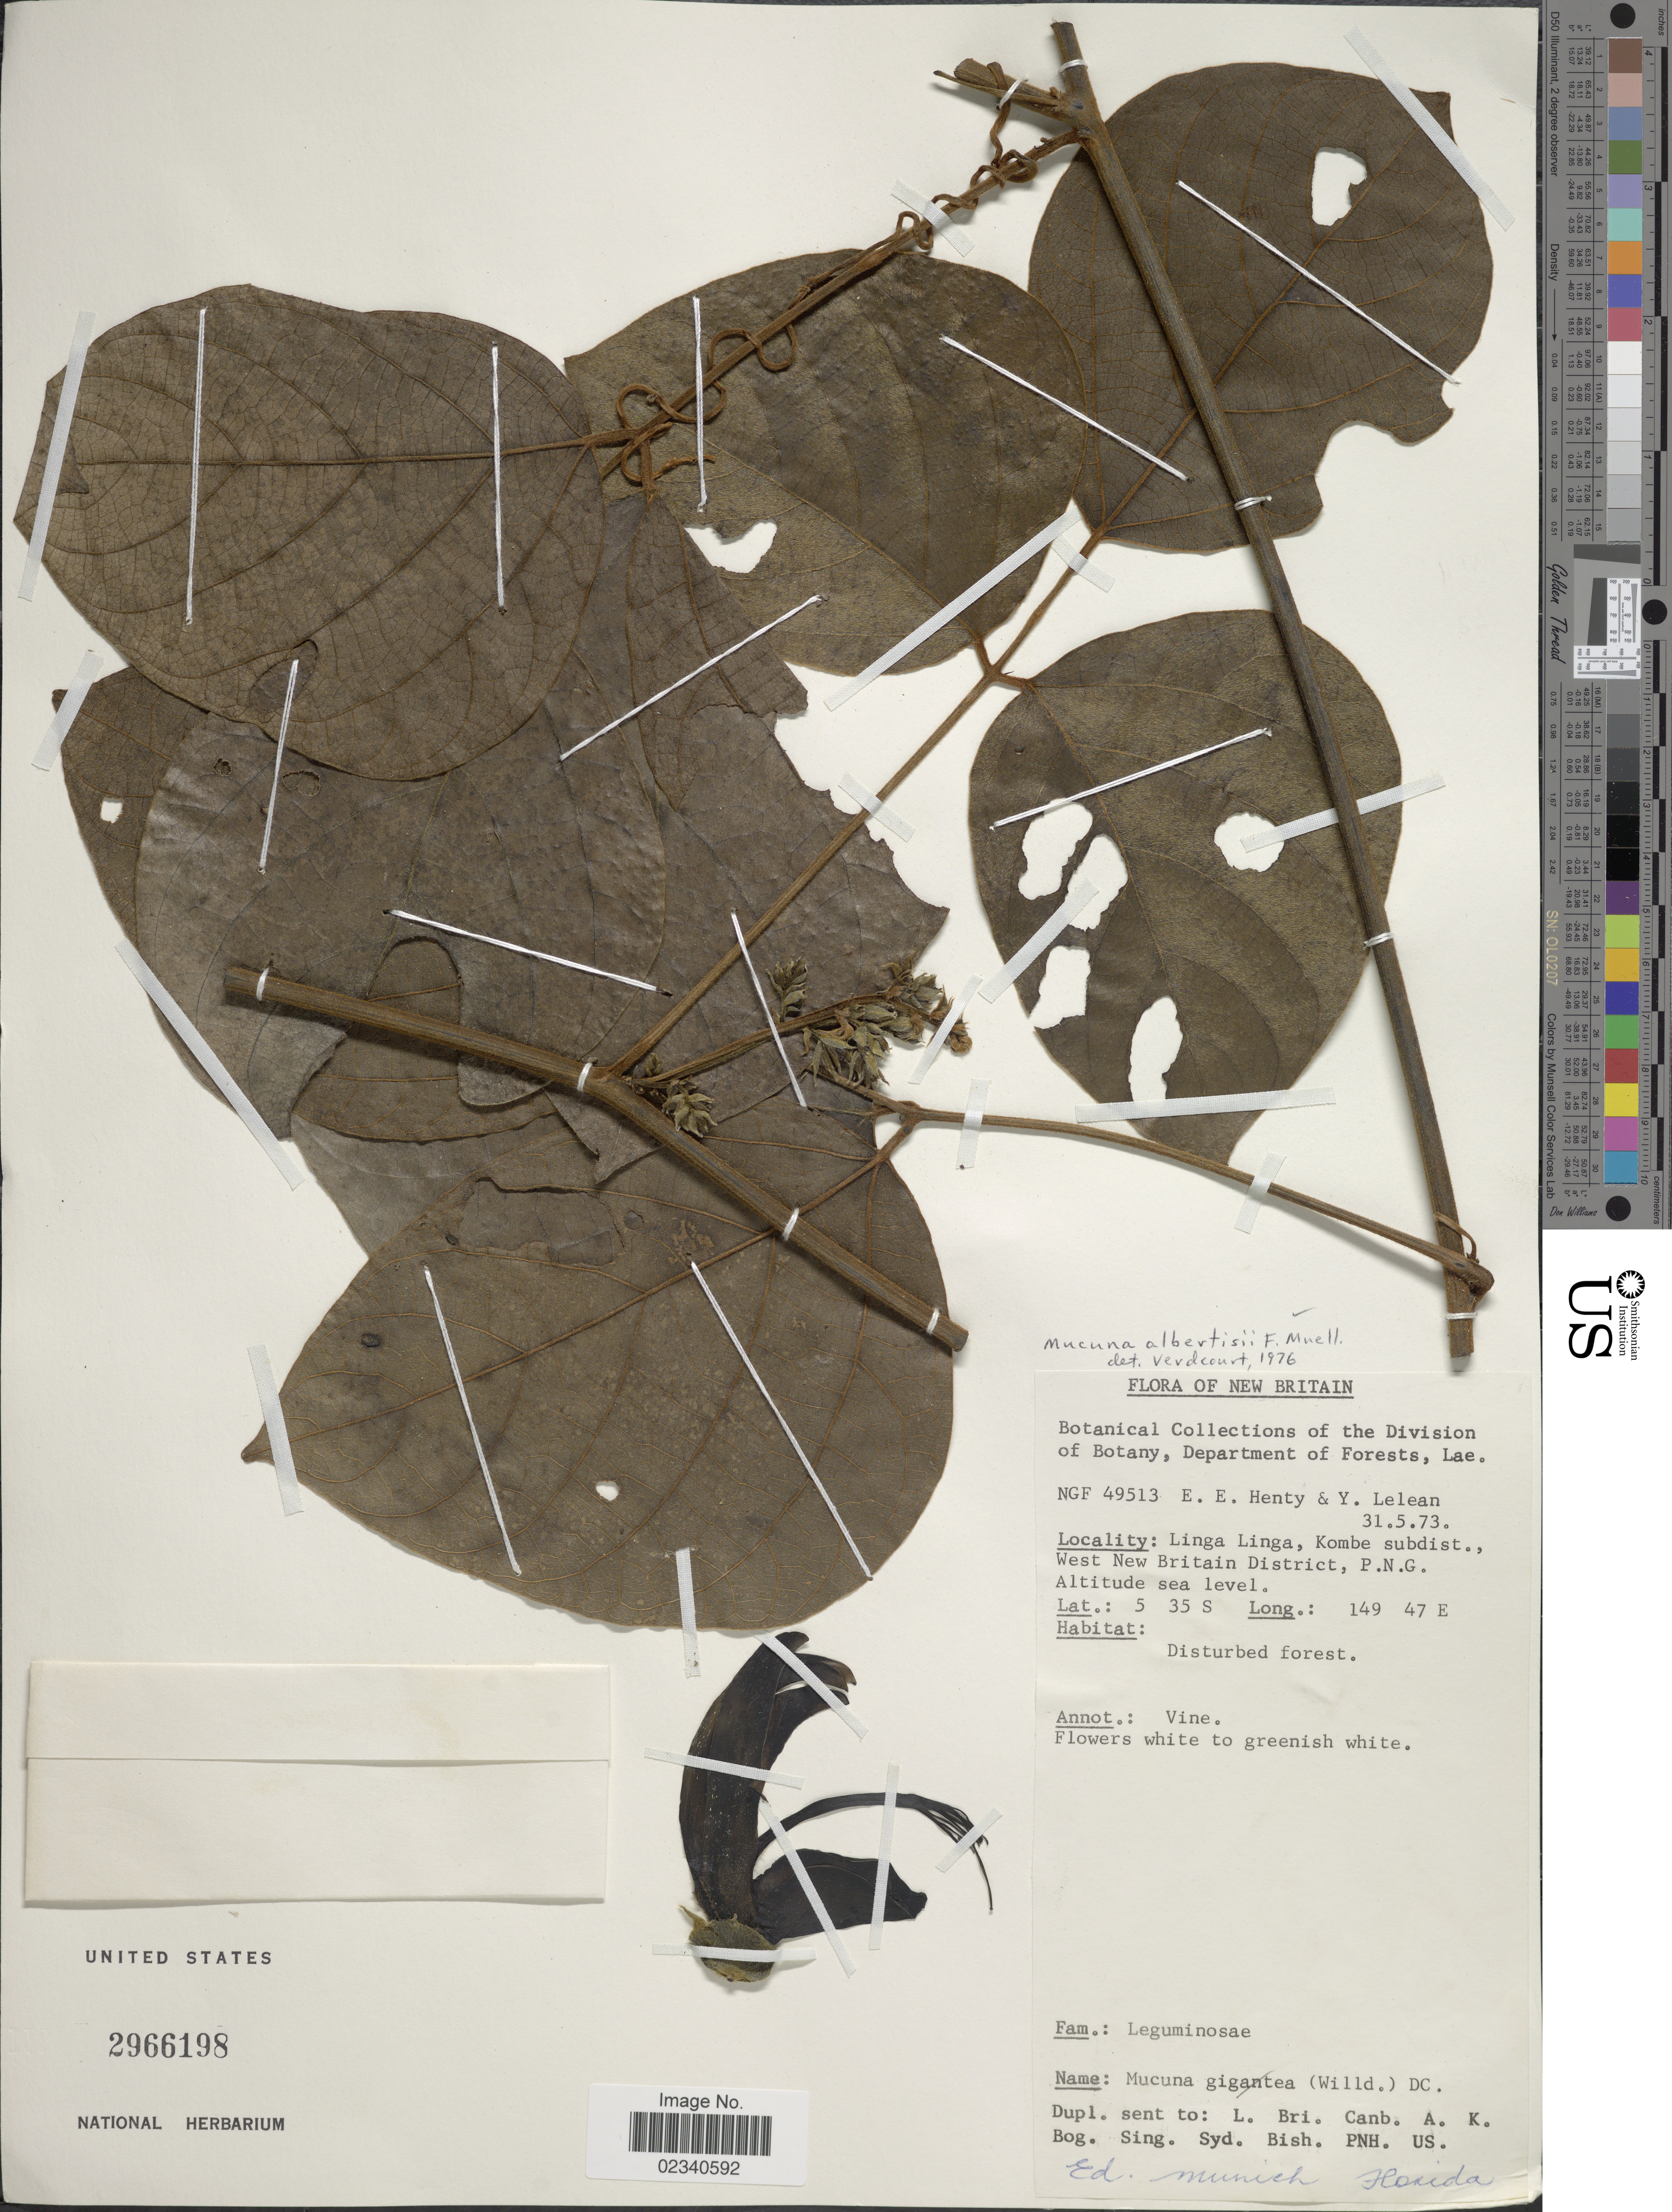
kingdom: Plantae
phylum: Tracheophyta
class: Magnoliopsida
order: Fabales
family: Fabaceae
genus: Mucuna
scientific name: Mucuna albertisii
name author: F. Muell.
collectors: E. Henty & Y. Lelean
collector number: NGF 49513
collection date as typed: Transcribed d/m/y: 31/5/73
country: Papua New Guinea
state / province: West New Britain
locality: New Britain. Linga Linga, Kombe subdist., P. N. G.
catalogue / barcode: US 2966198